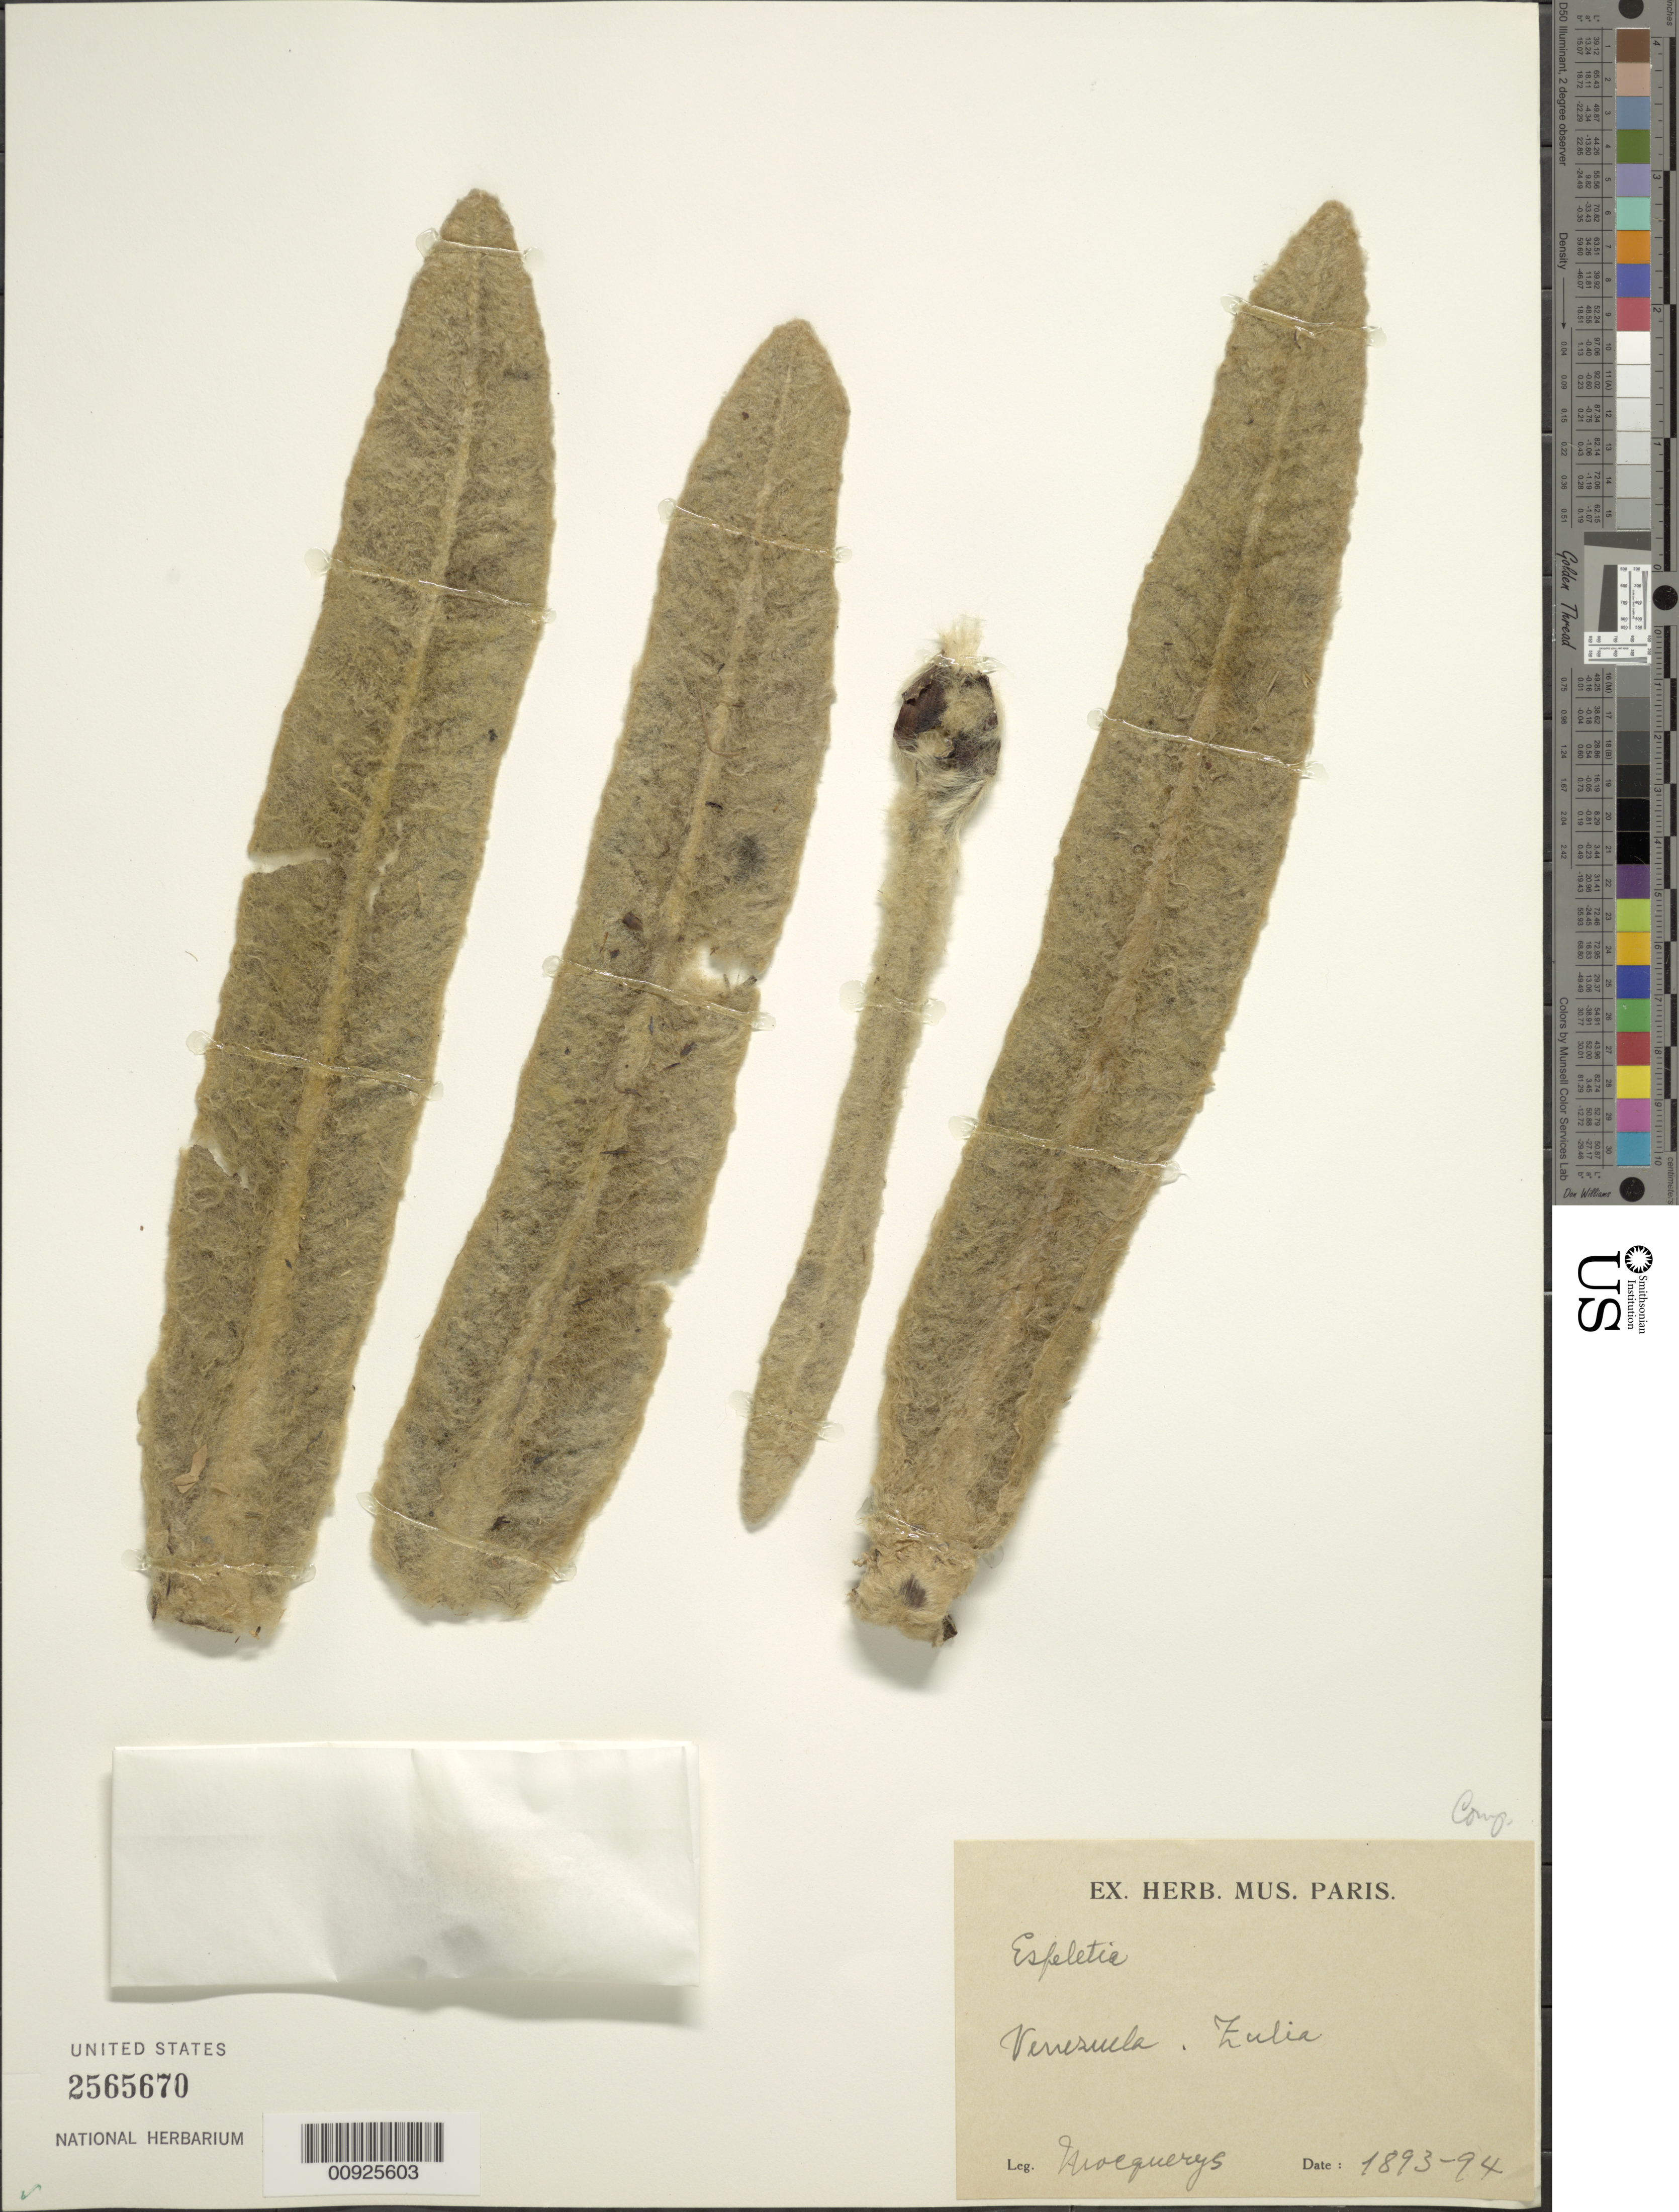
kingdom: Plantae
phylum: Tracheophyta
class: Magnoliopsida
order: Asterales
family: Asteraceae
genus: Espeletia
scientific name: Espeletia schultzii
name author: Wedd.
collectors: A. Mocquerys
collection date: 1893/1894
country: Venezuela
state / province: Zulia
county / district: Maracaibo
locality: Maracaibo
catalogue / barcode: US 2565670